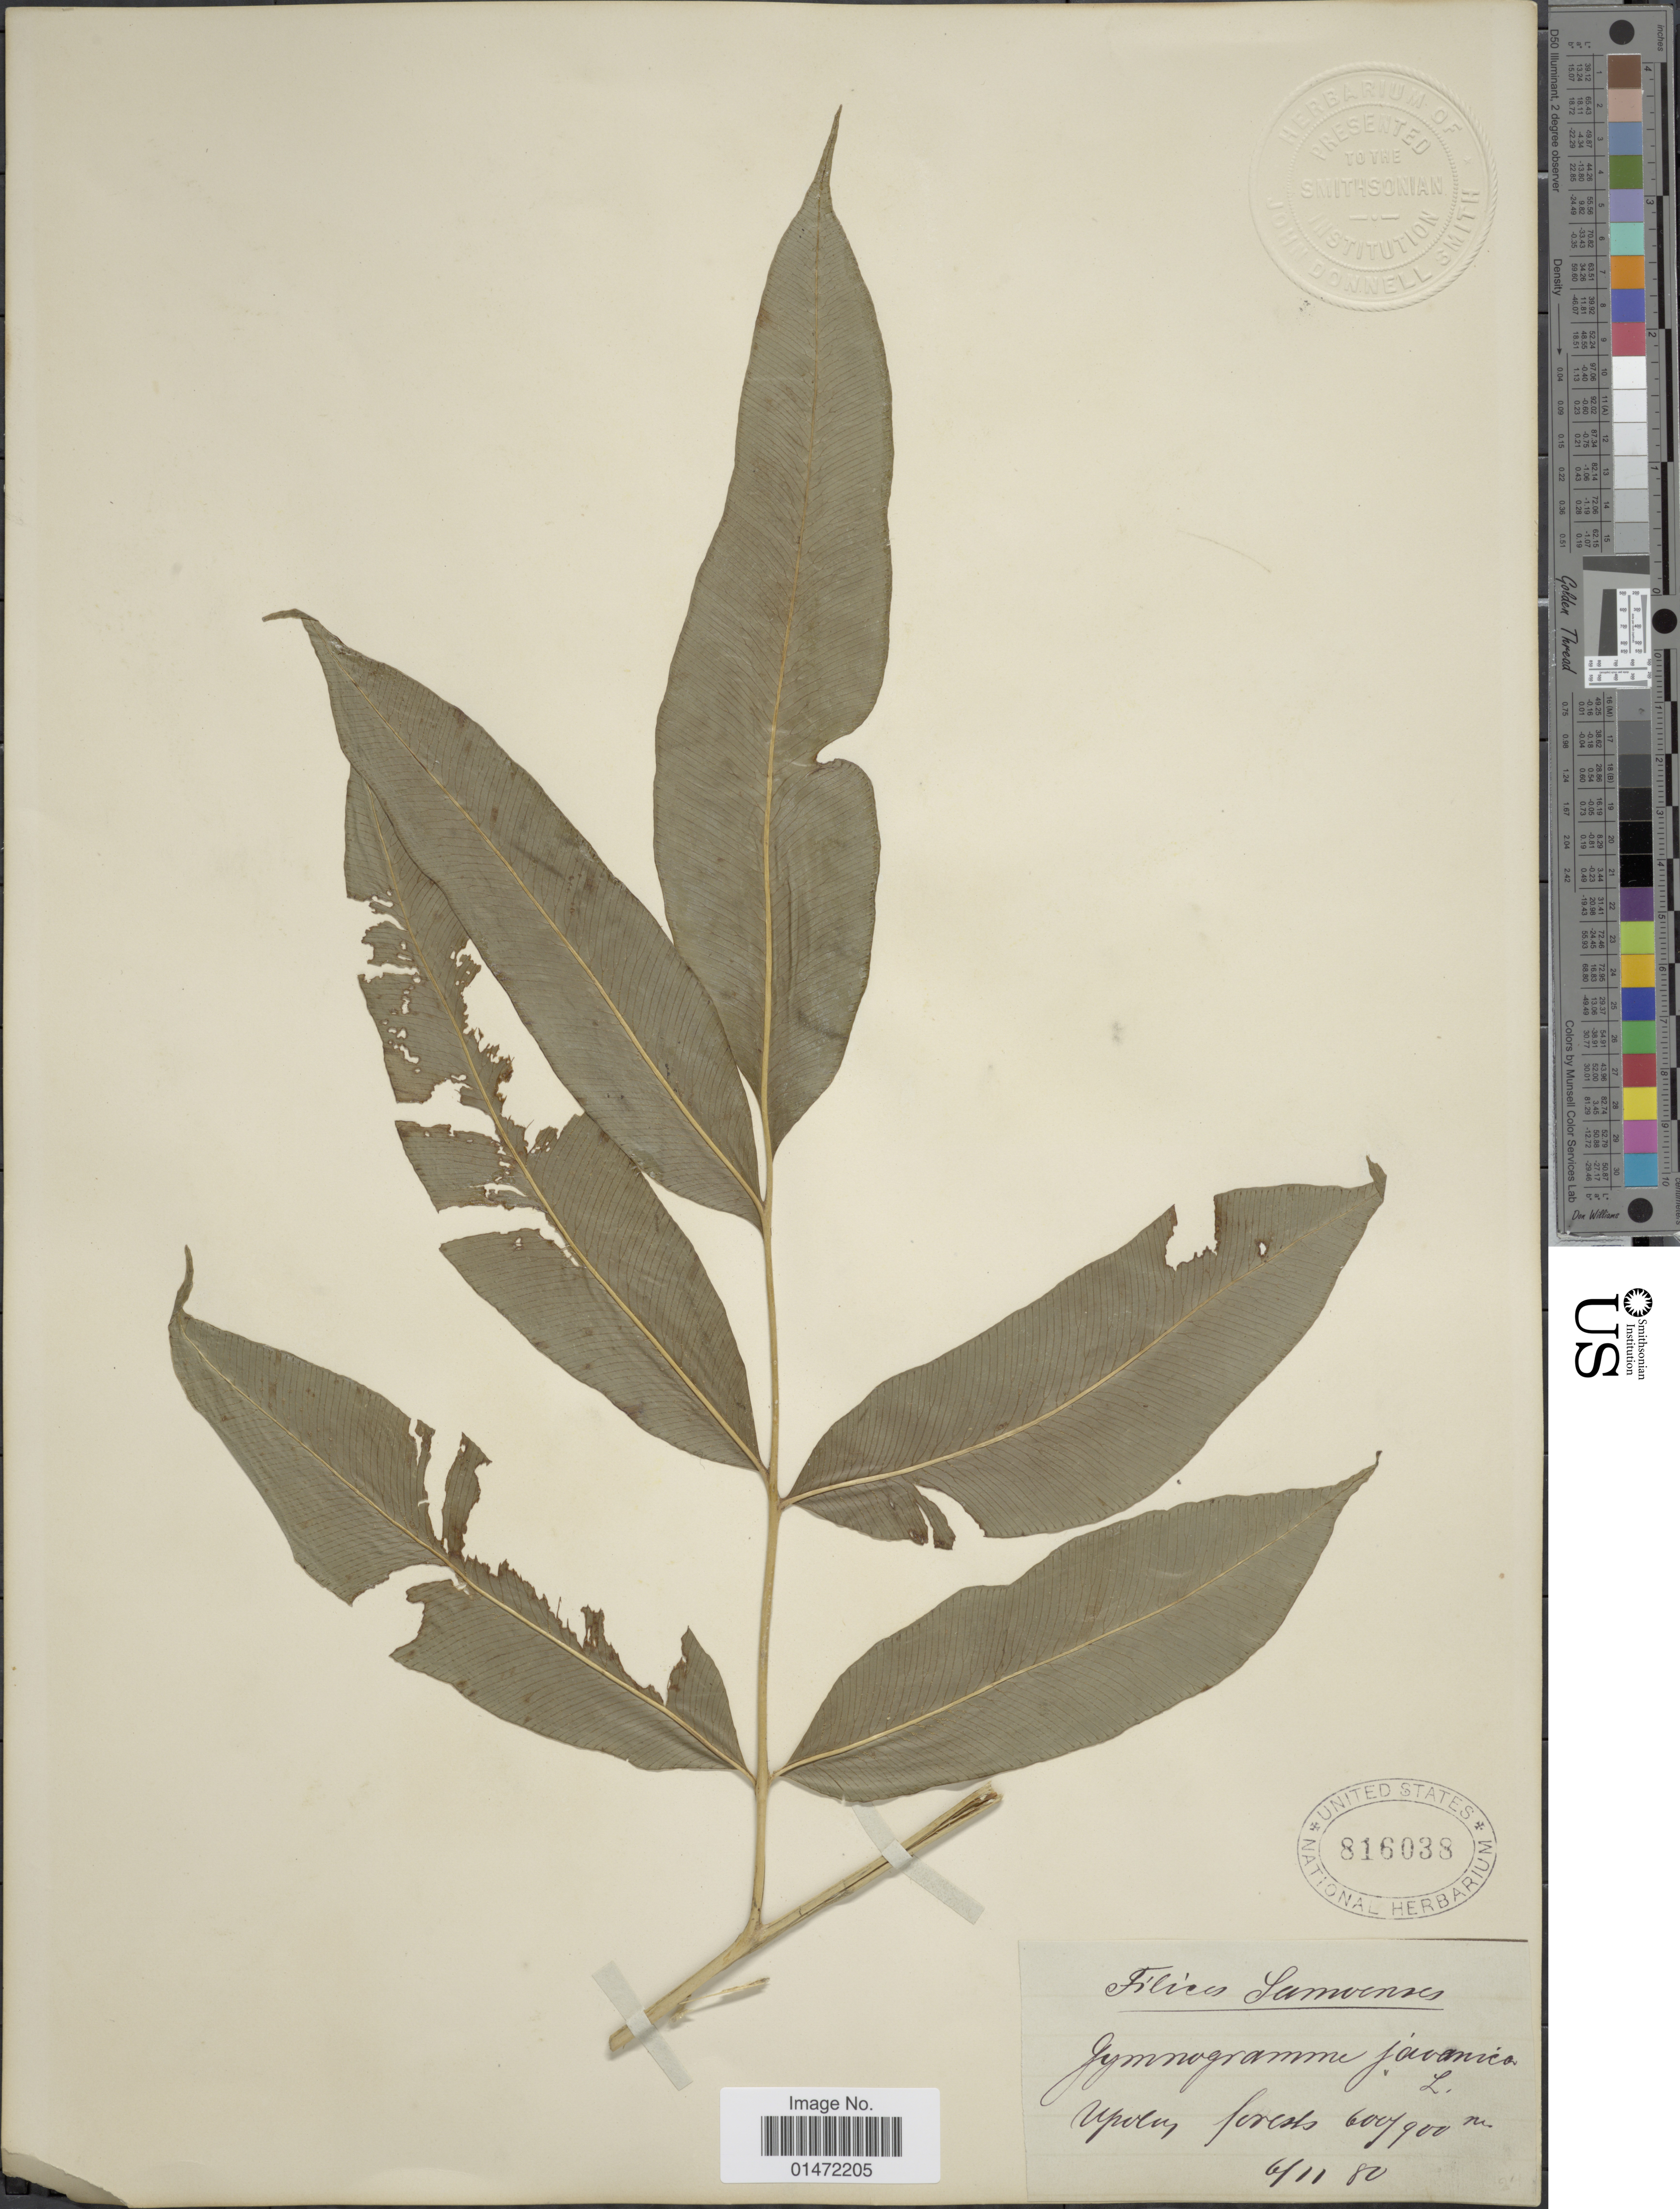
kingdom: Plantae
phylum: Tracheophyta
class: Polypodiopsida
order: Polypodiales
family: Pteridaceae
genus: Coniogramme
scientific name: Coniogramme fraxinea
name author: (D. Don) Diels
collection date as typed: Transcribed d/m/y: 6/11/80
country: Samoa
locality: Filices Samoenses. Upolu forests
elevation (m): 600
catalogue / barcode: US 816038